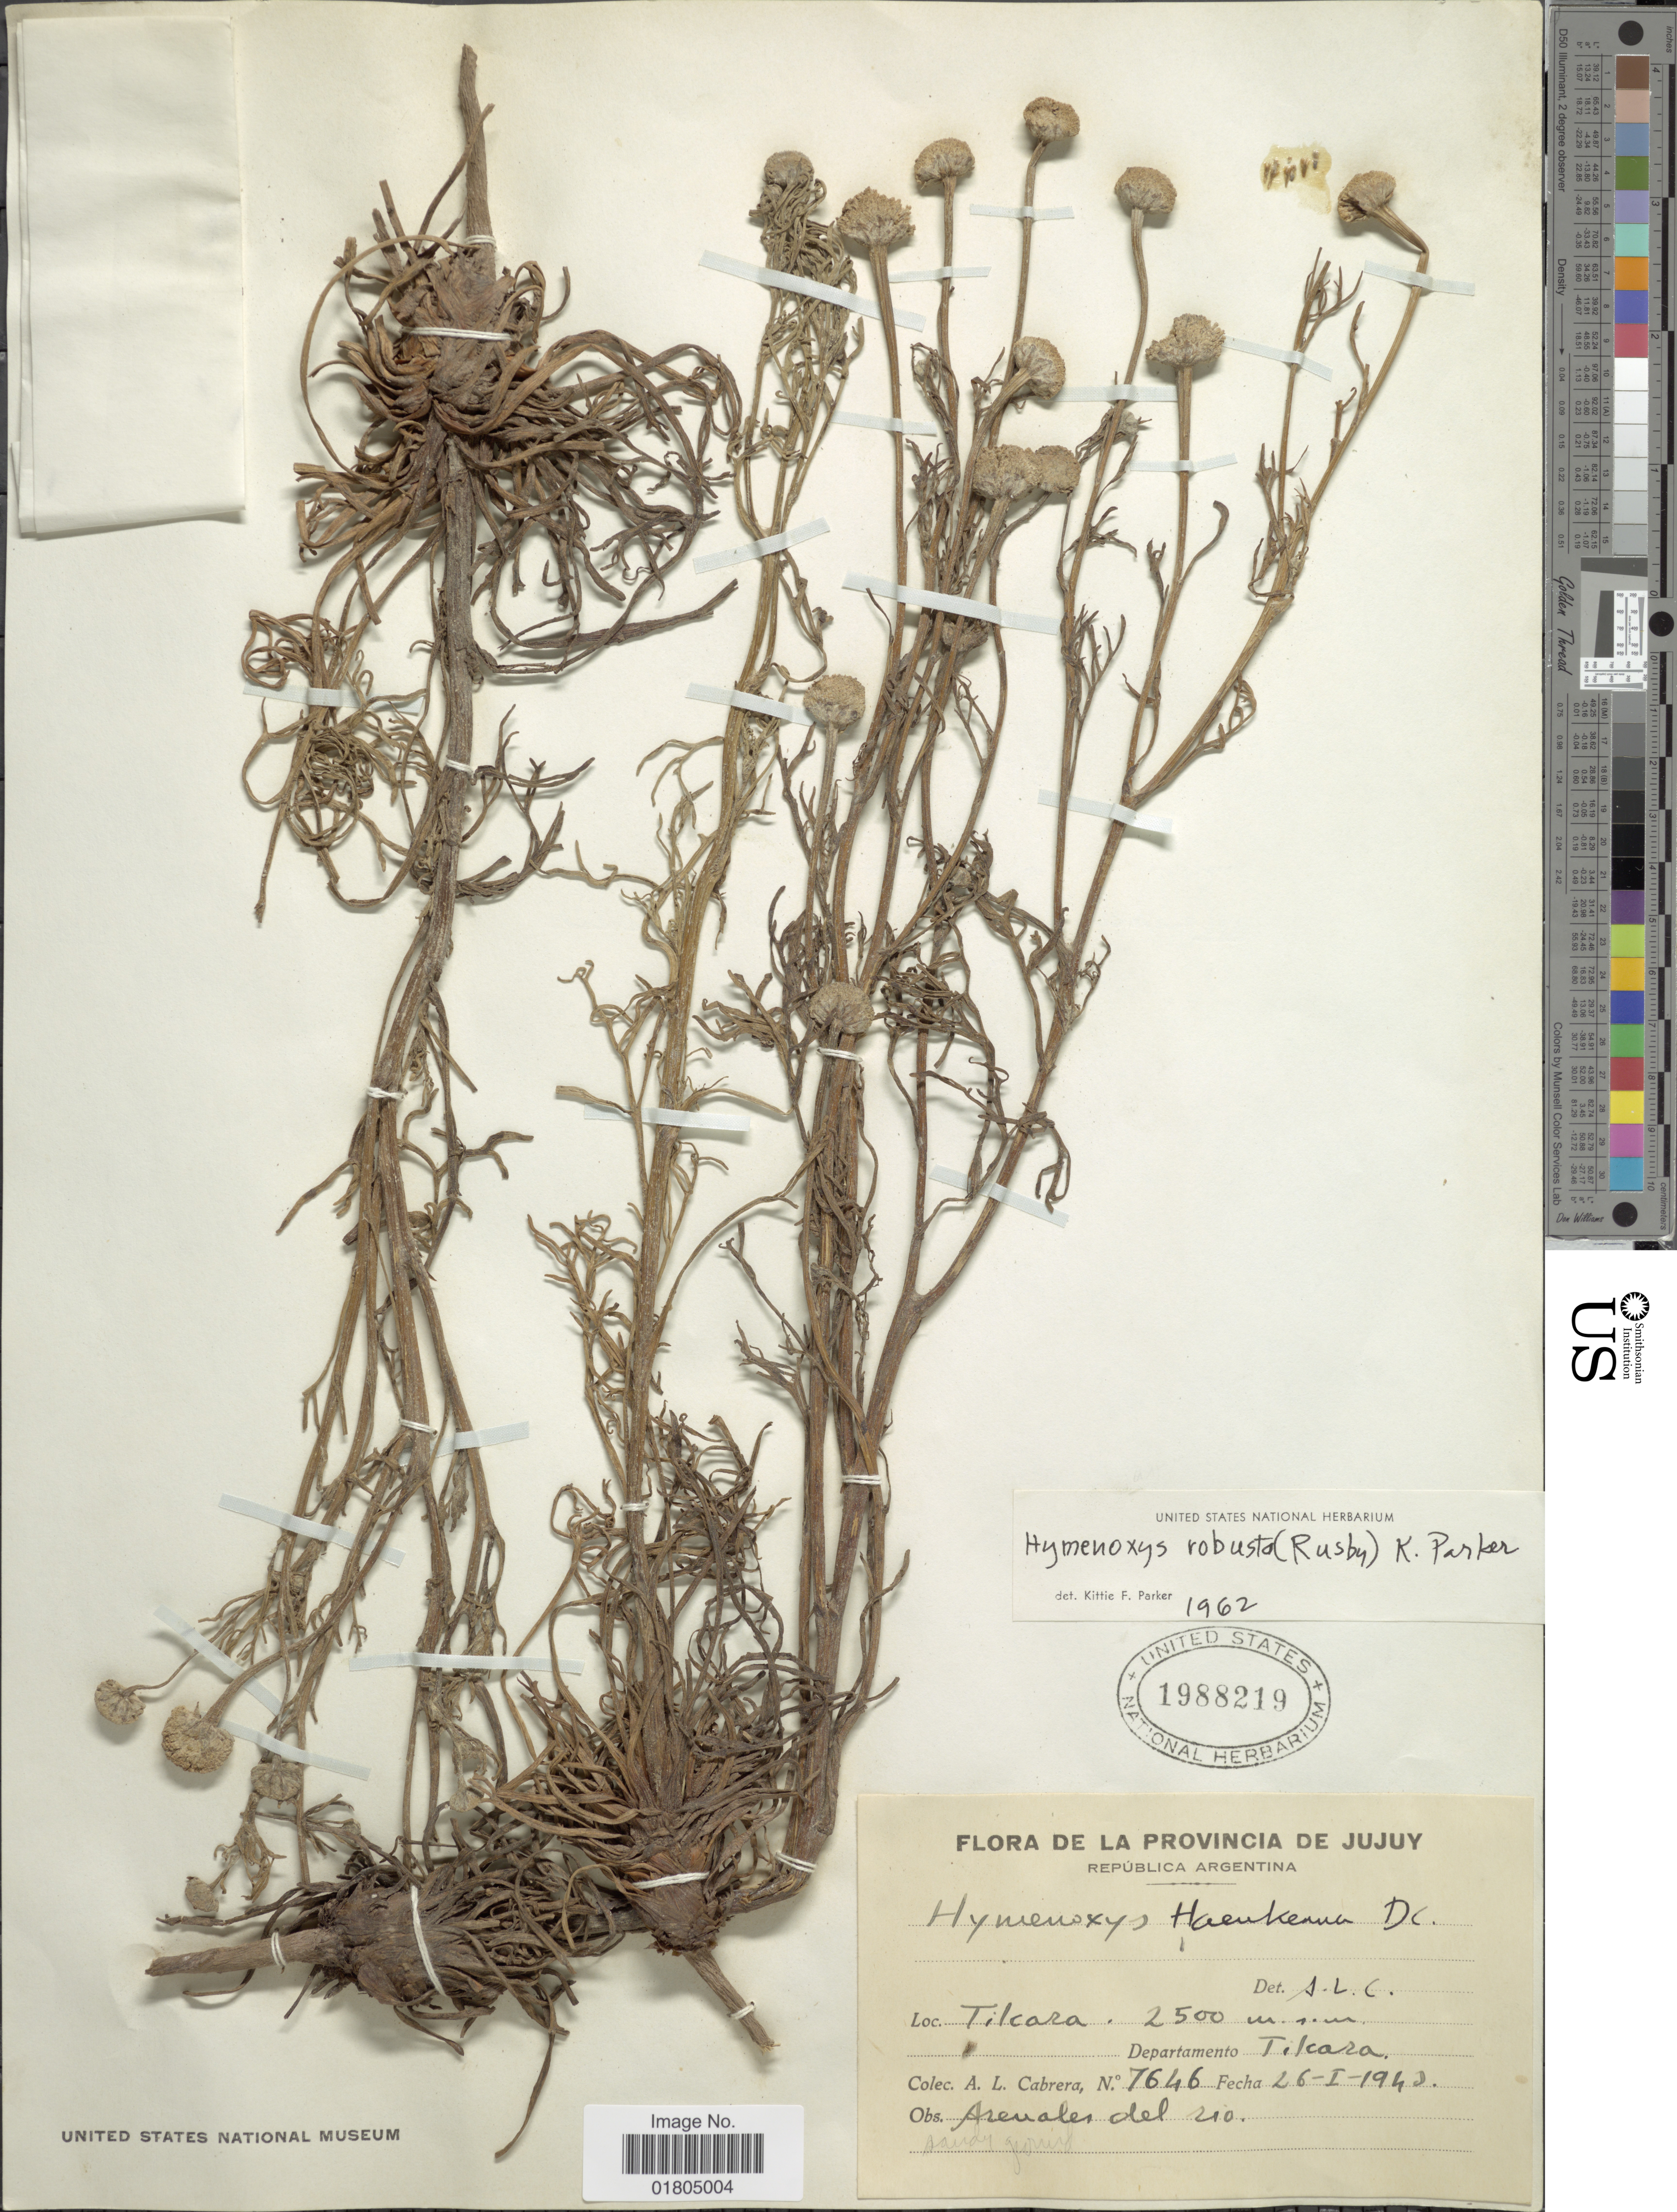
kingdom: Plantae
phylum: Tracheophyta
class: Magnoliopsida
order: Asterales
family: Asteraceae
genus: Hymenoxys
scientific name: Hymenoxys robusta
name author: (Rusby) K.F. Parker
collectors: A. L. Cabrera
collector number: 7646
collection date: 1943-01-26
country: Argentina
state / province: Jujuy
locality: De La Provincia de Jujuy, Tilcara, Departamento Tilcara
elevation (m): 2500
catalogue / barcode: US 1988219